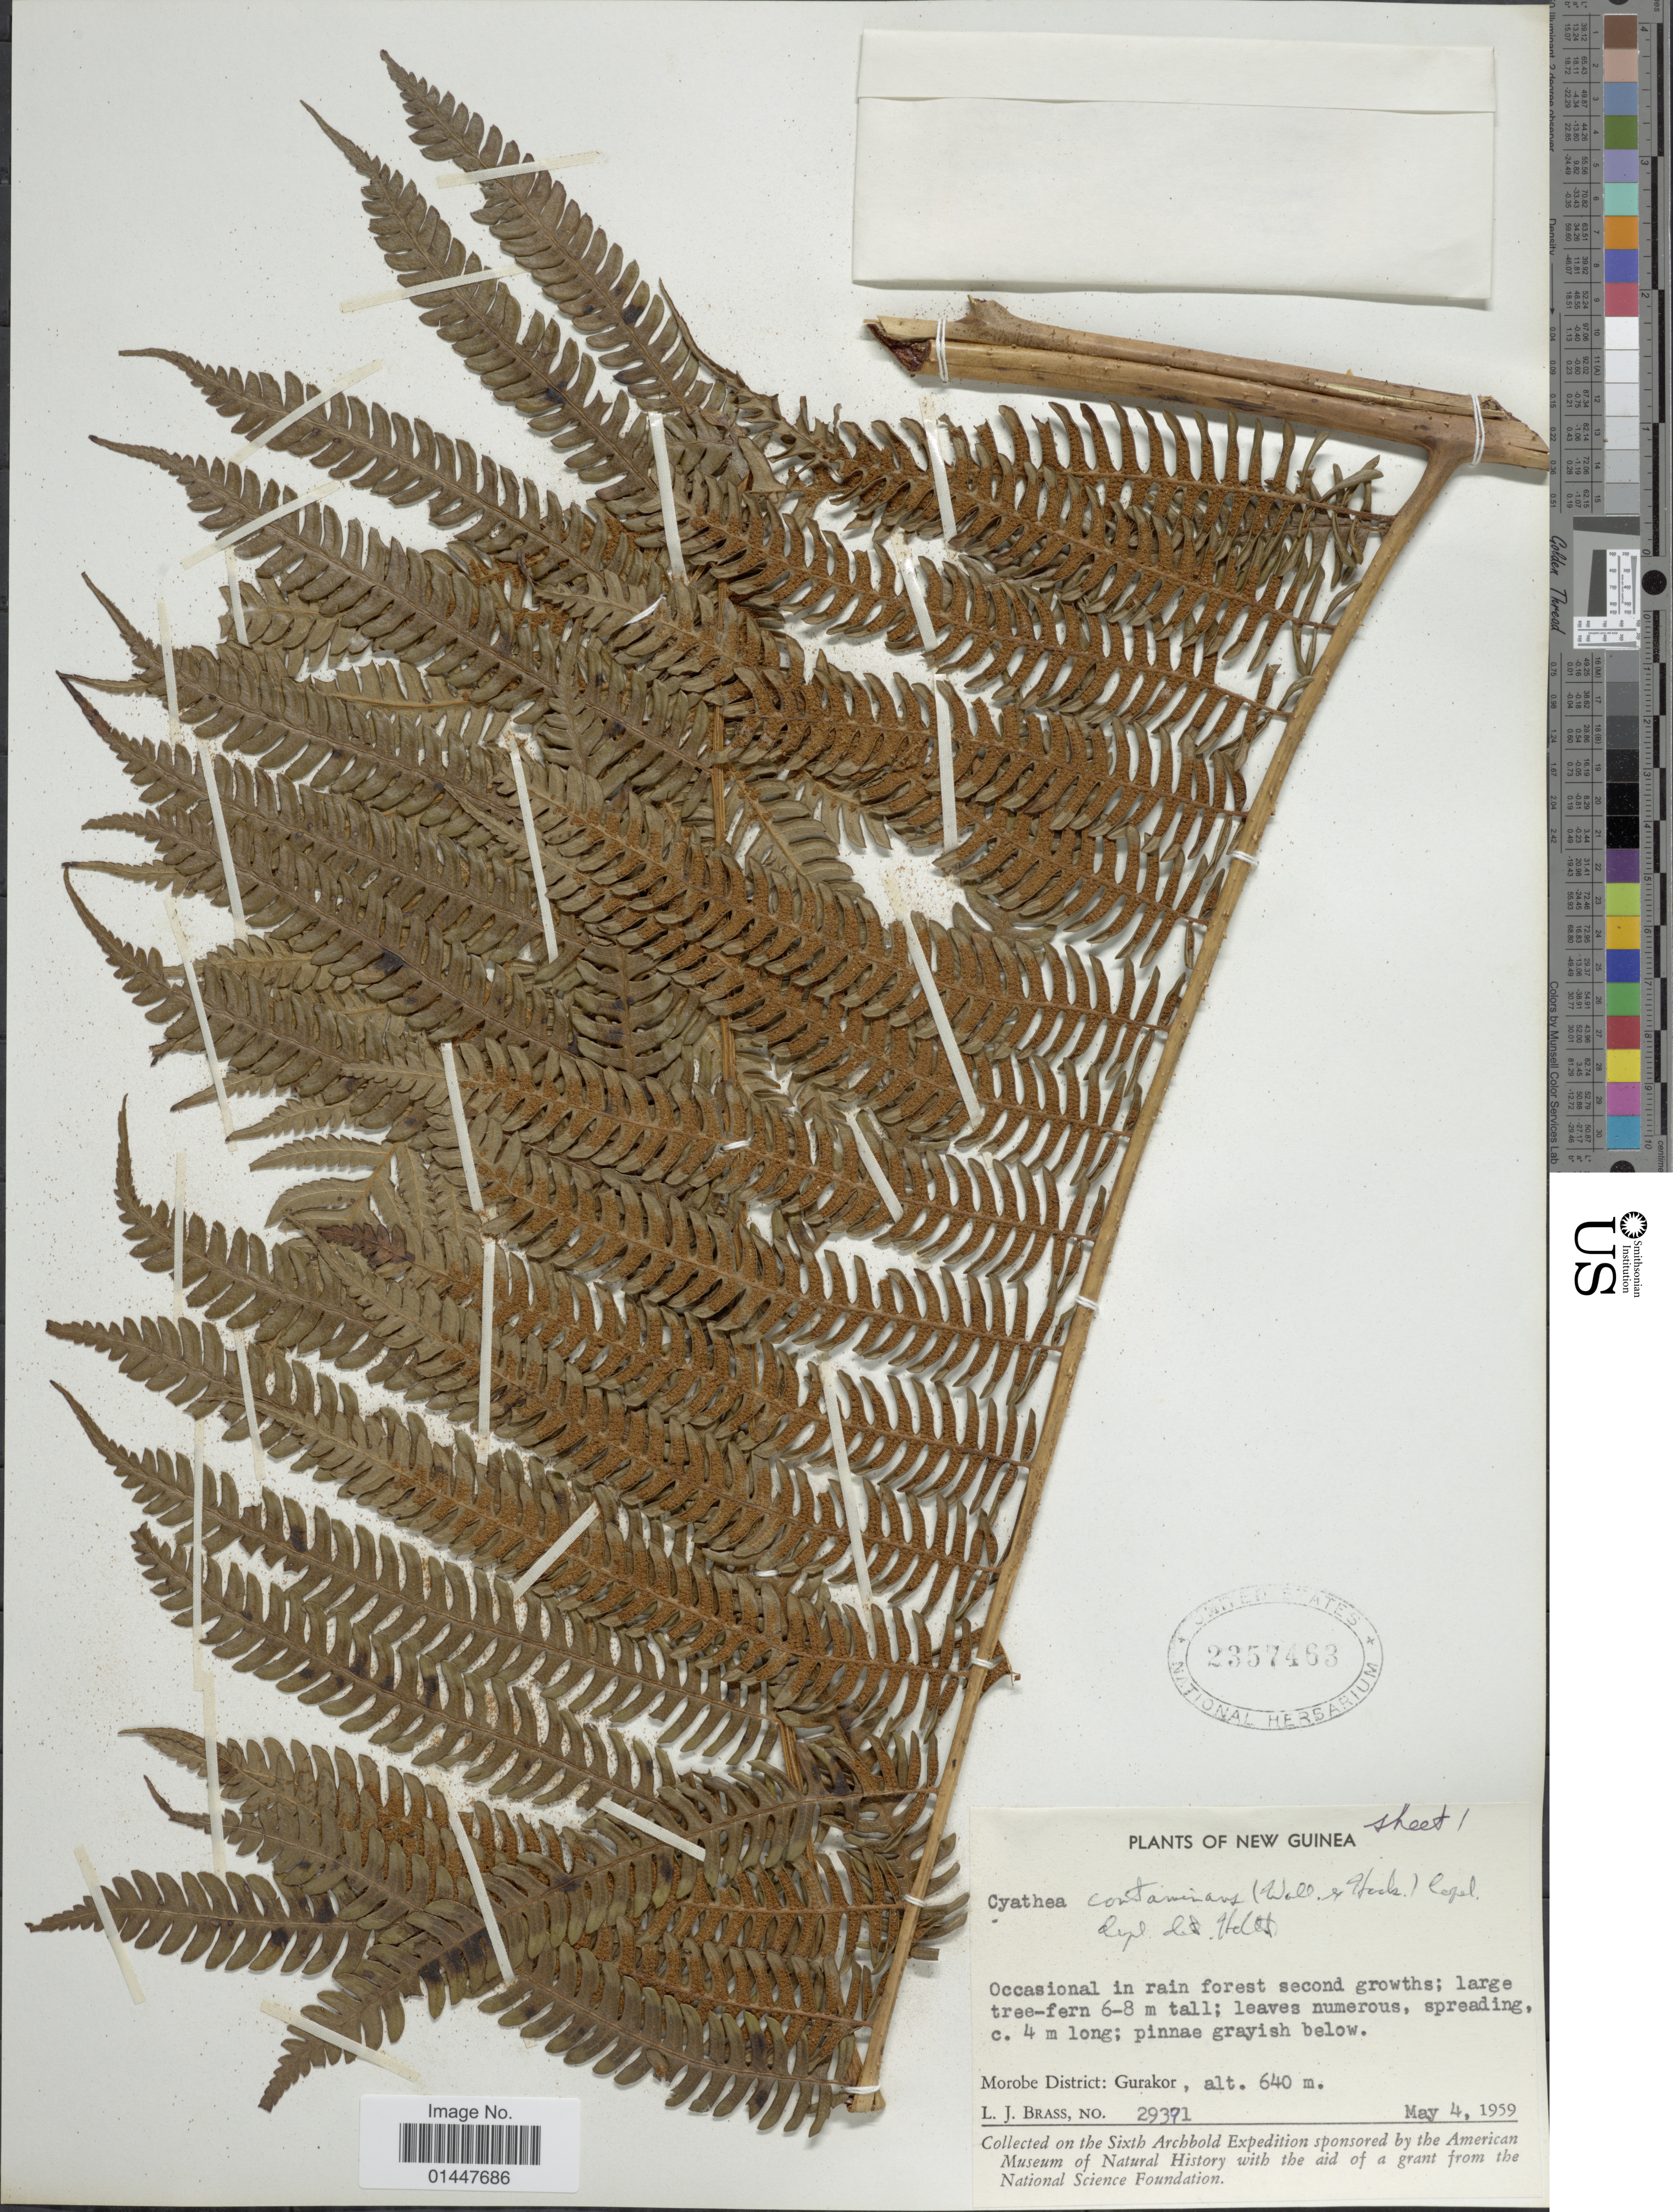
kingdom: Plantae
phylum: Tracheophyta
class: Polypodiopsida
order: Cyatheales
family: Cyatheaceae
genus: Sphaeropteris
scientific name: Sphaeropteris glauca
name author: (Blume) R.M. Tryon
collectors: L. J. Brass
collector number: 29391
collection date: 1959-05-04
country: Papua New Guinea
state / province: Morobe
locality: New Guinea. Morobe dDistrict: Gurakor. Occasional in rain forest second growth.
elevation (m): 640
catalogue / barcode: US 2357463